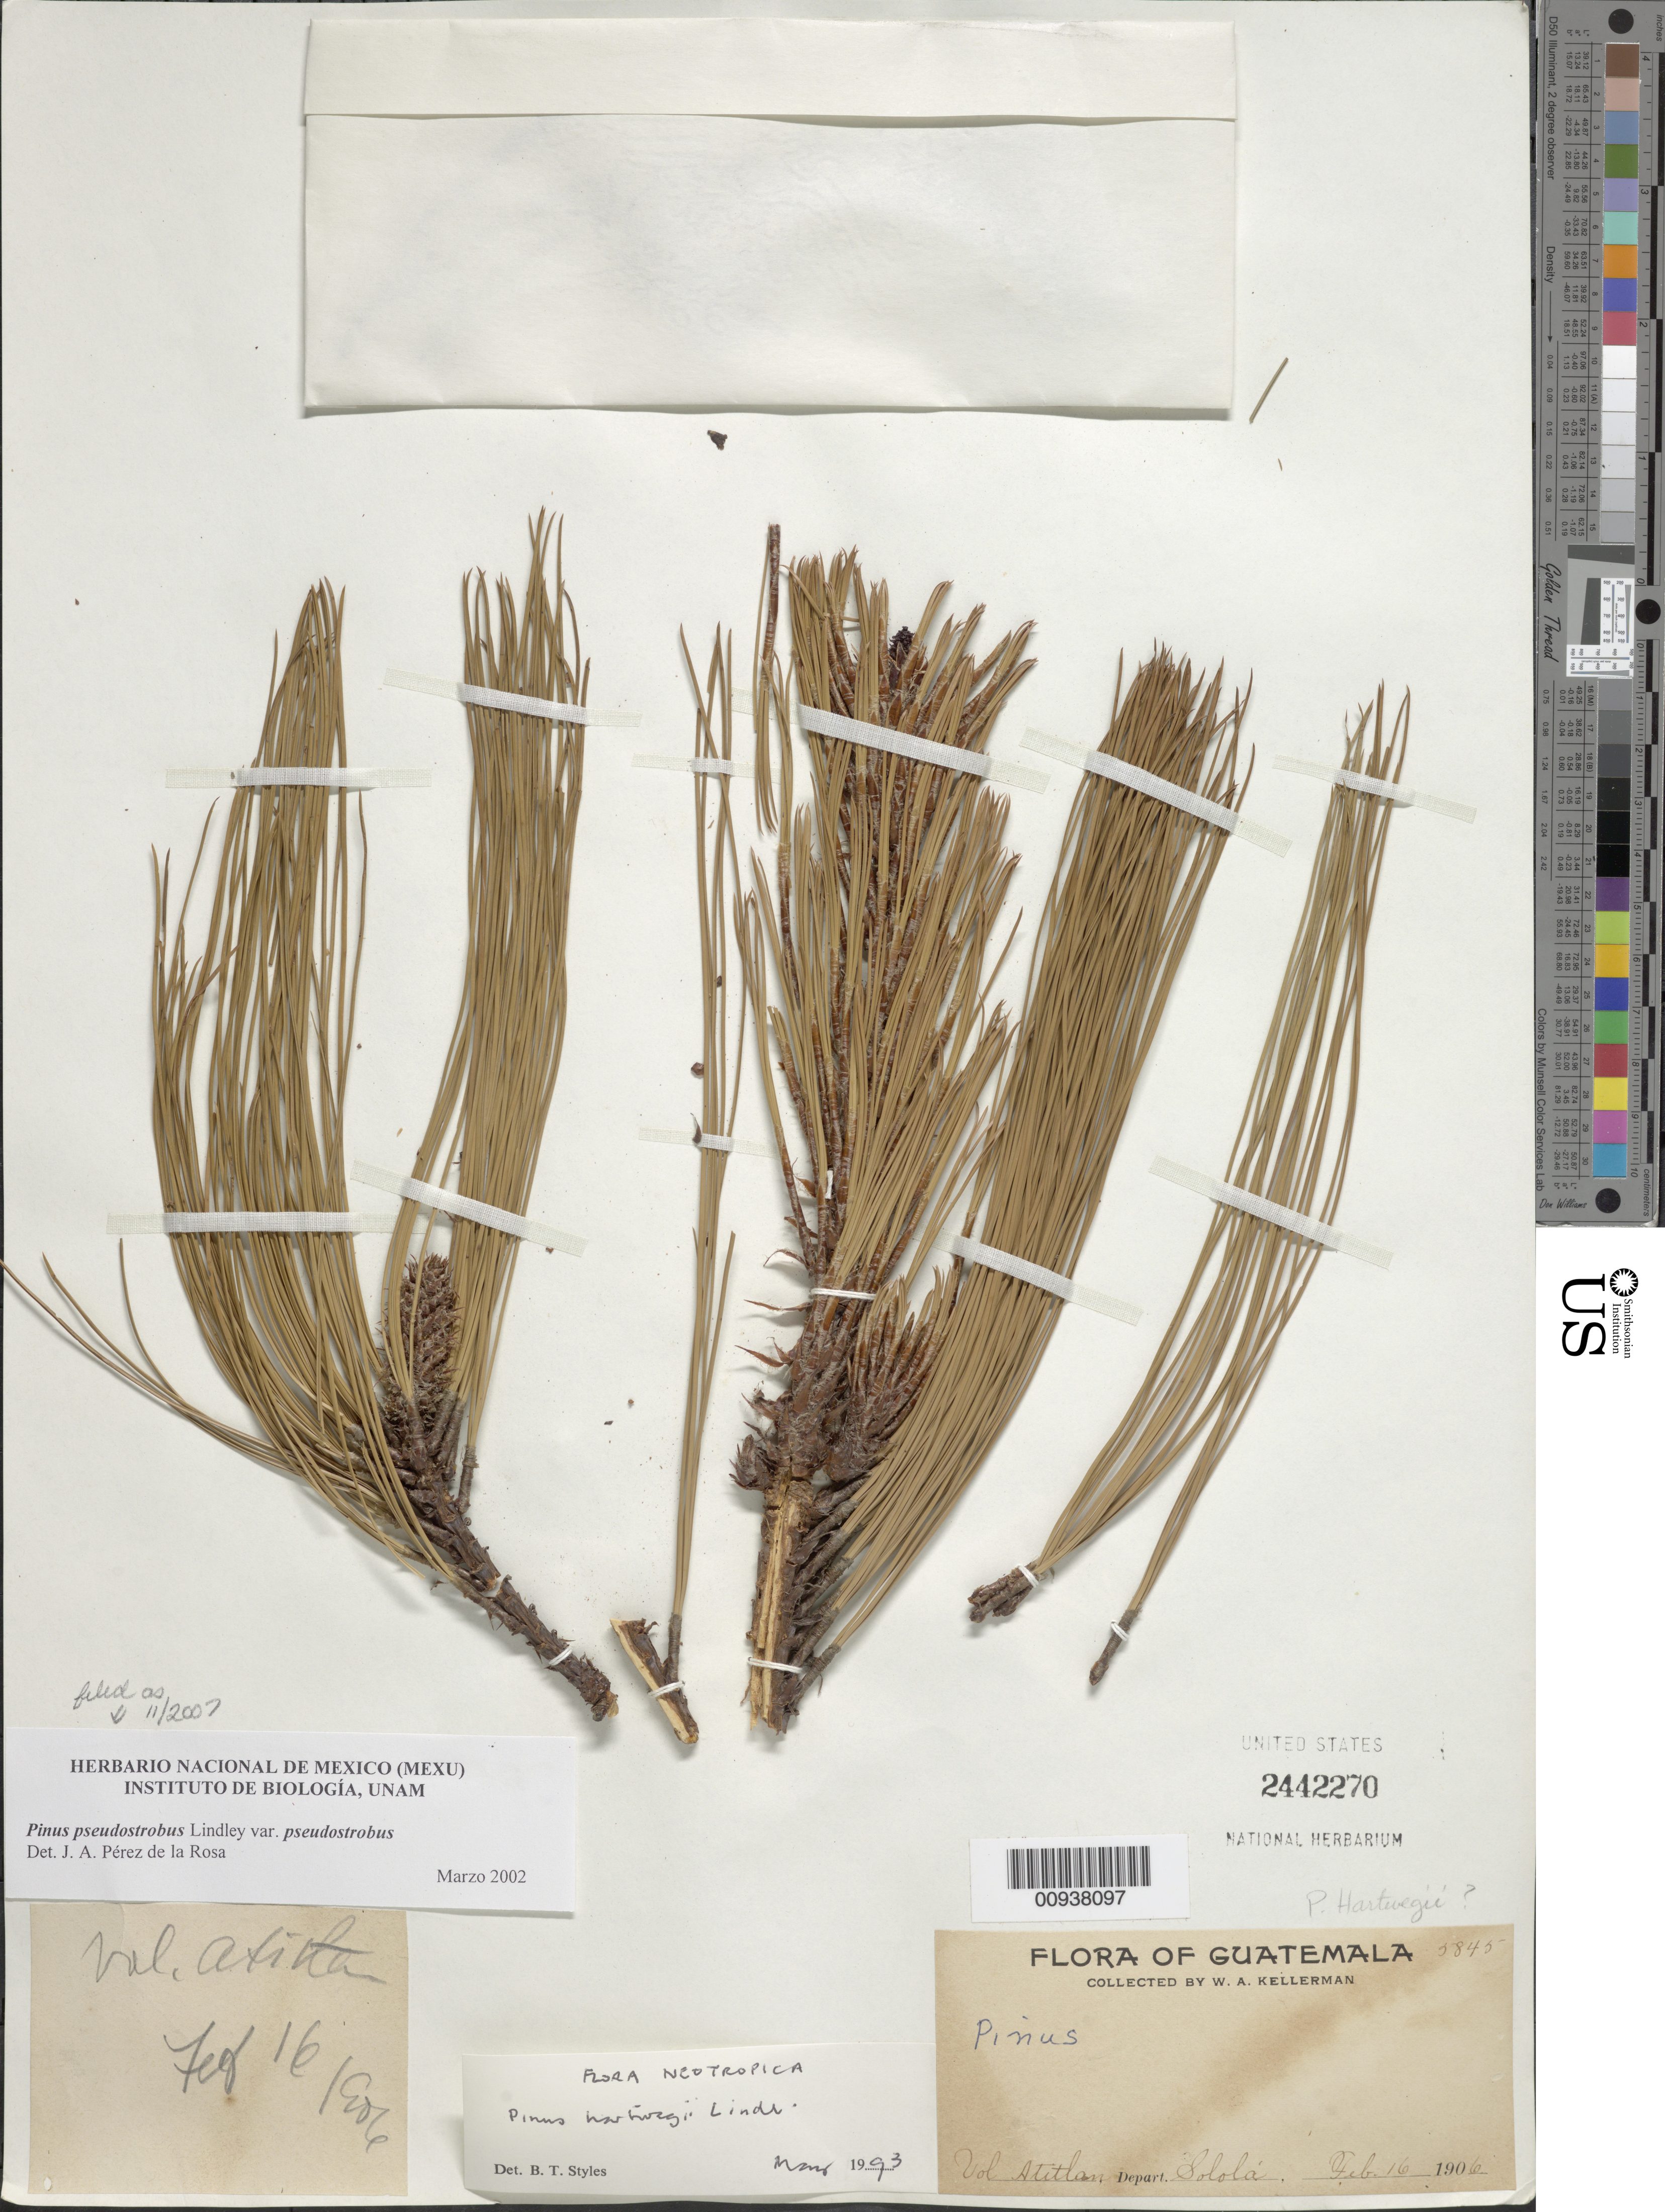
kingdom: Plantae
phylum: Tracheophyta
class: Pinopsida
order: Pinales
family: Pinaceae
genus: Pinus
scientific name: Pinus pseudostrobus var. pseudostrobus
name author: Lindl.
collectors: W. A. Kellerman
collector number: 5845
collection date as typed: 16 Feb 1906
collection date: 1906-02-16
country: Guatemala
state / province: Sololá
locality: Vol. Atitlán.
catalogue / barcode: US 2442270